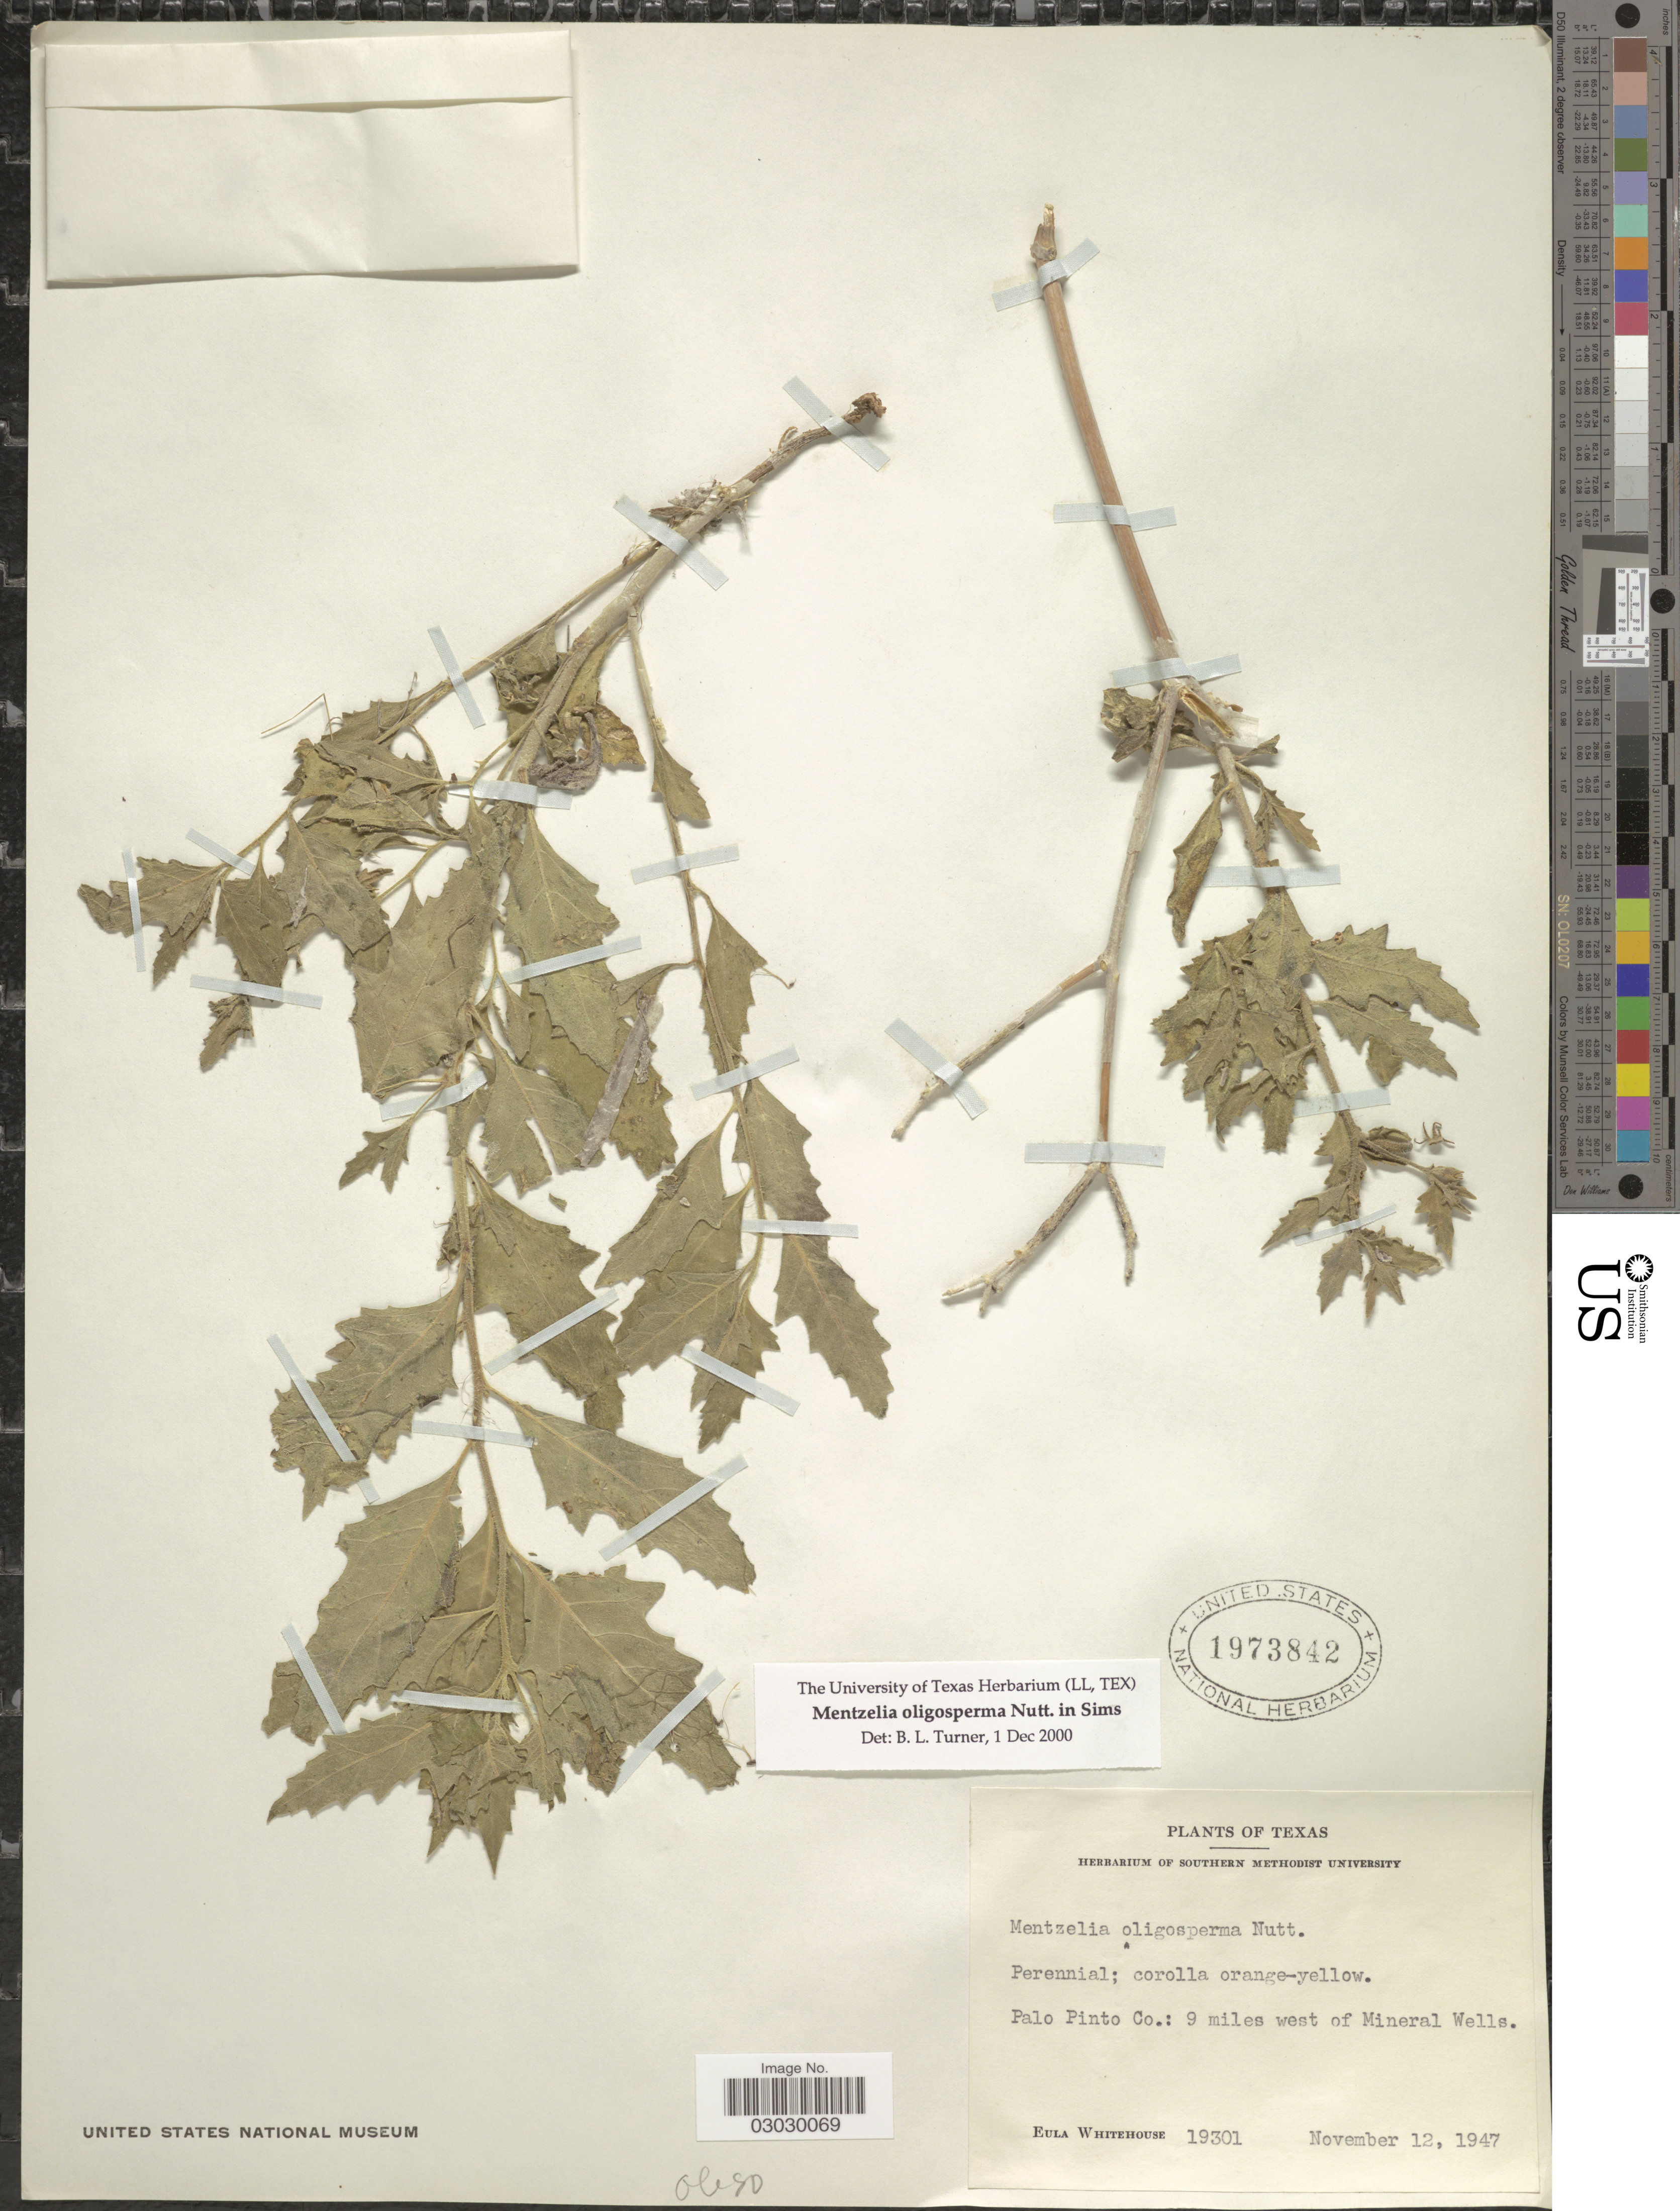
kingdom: Plantae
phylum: Tracheophyta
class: Magnoliopsida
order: Cornales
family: Loasaceae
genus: Mentzelia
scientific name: Mentzelia oligosperma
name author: Nutt. ex Sims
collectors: E. Whitehouse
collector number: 19301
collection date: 1947-11-12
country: United States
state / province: Texas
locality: Palo Pinto Co.: 9 miles west of Mineral Wells.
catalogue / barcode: US 1973842